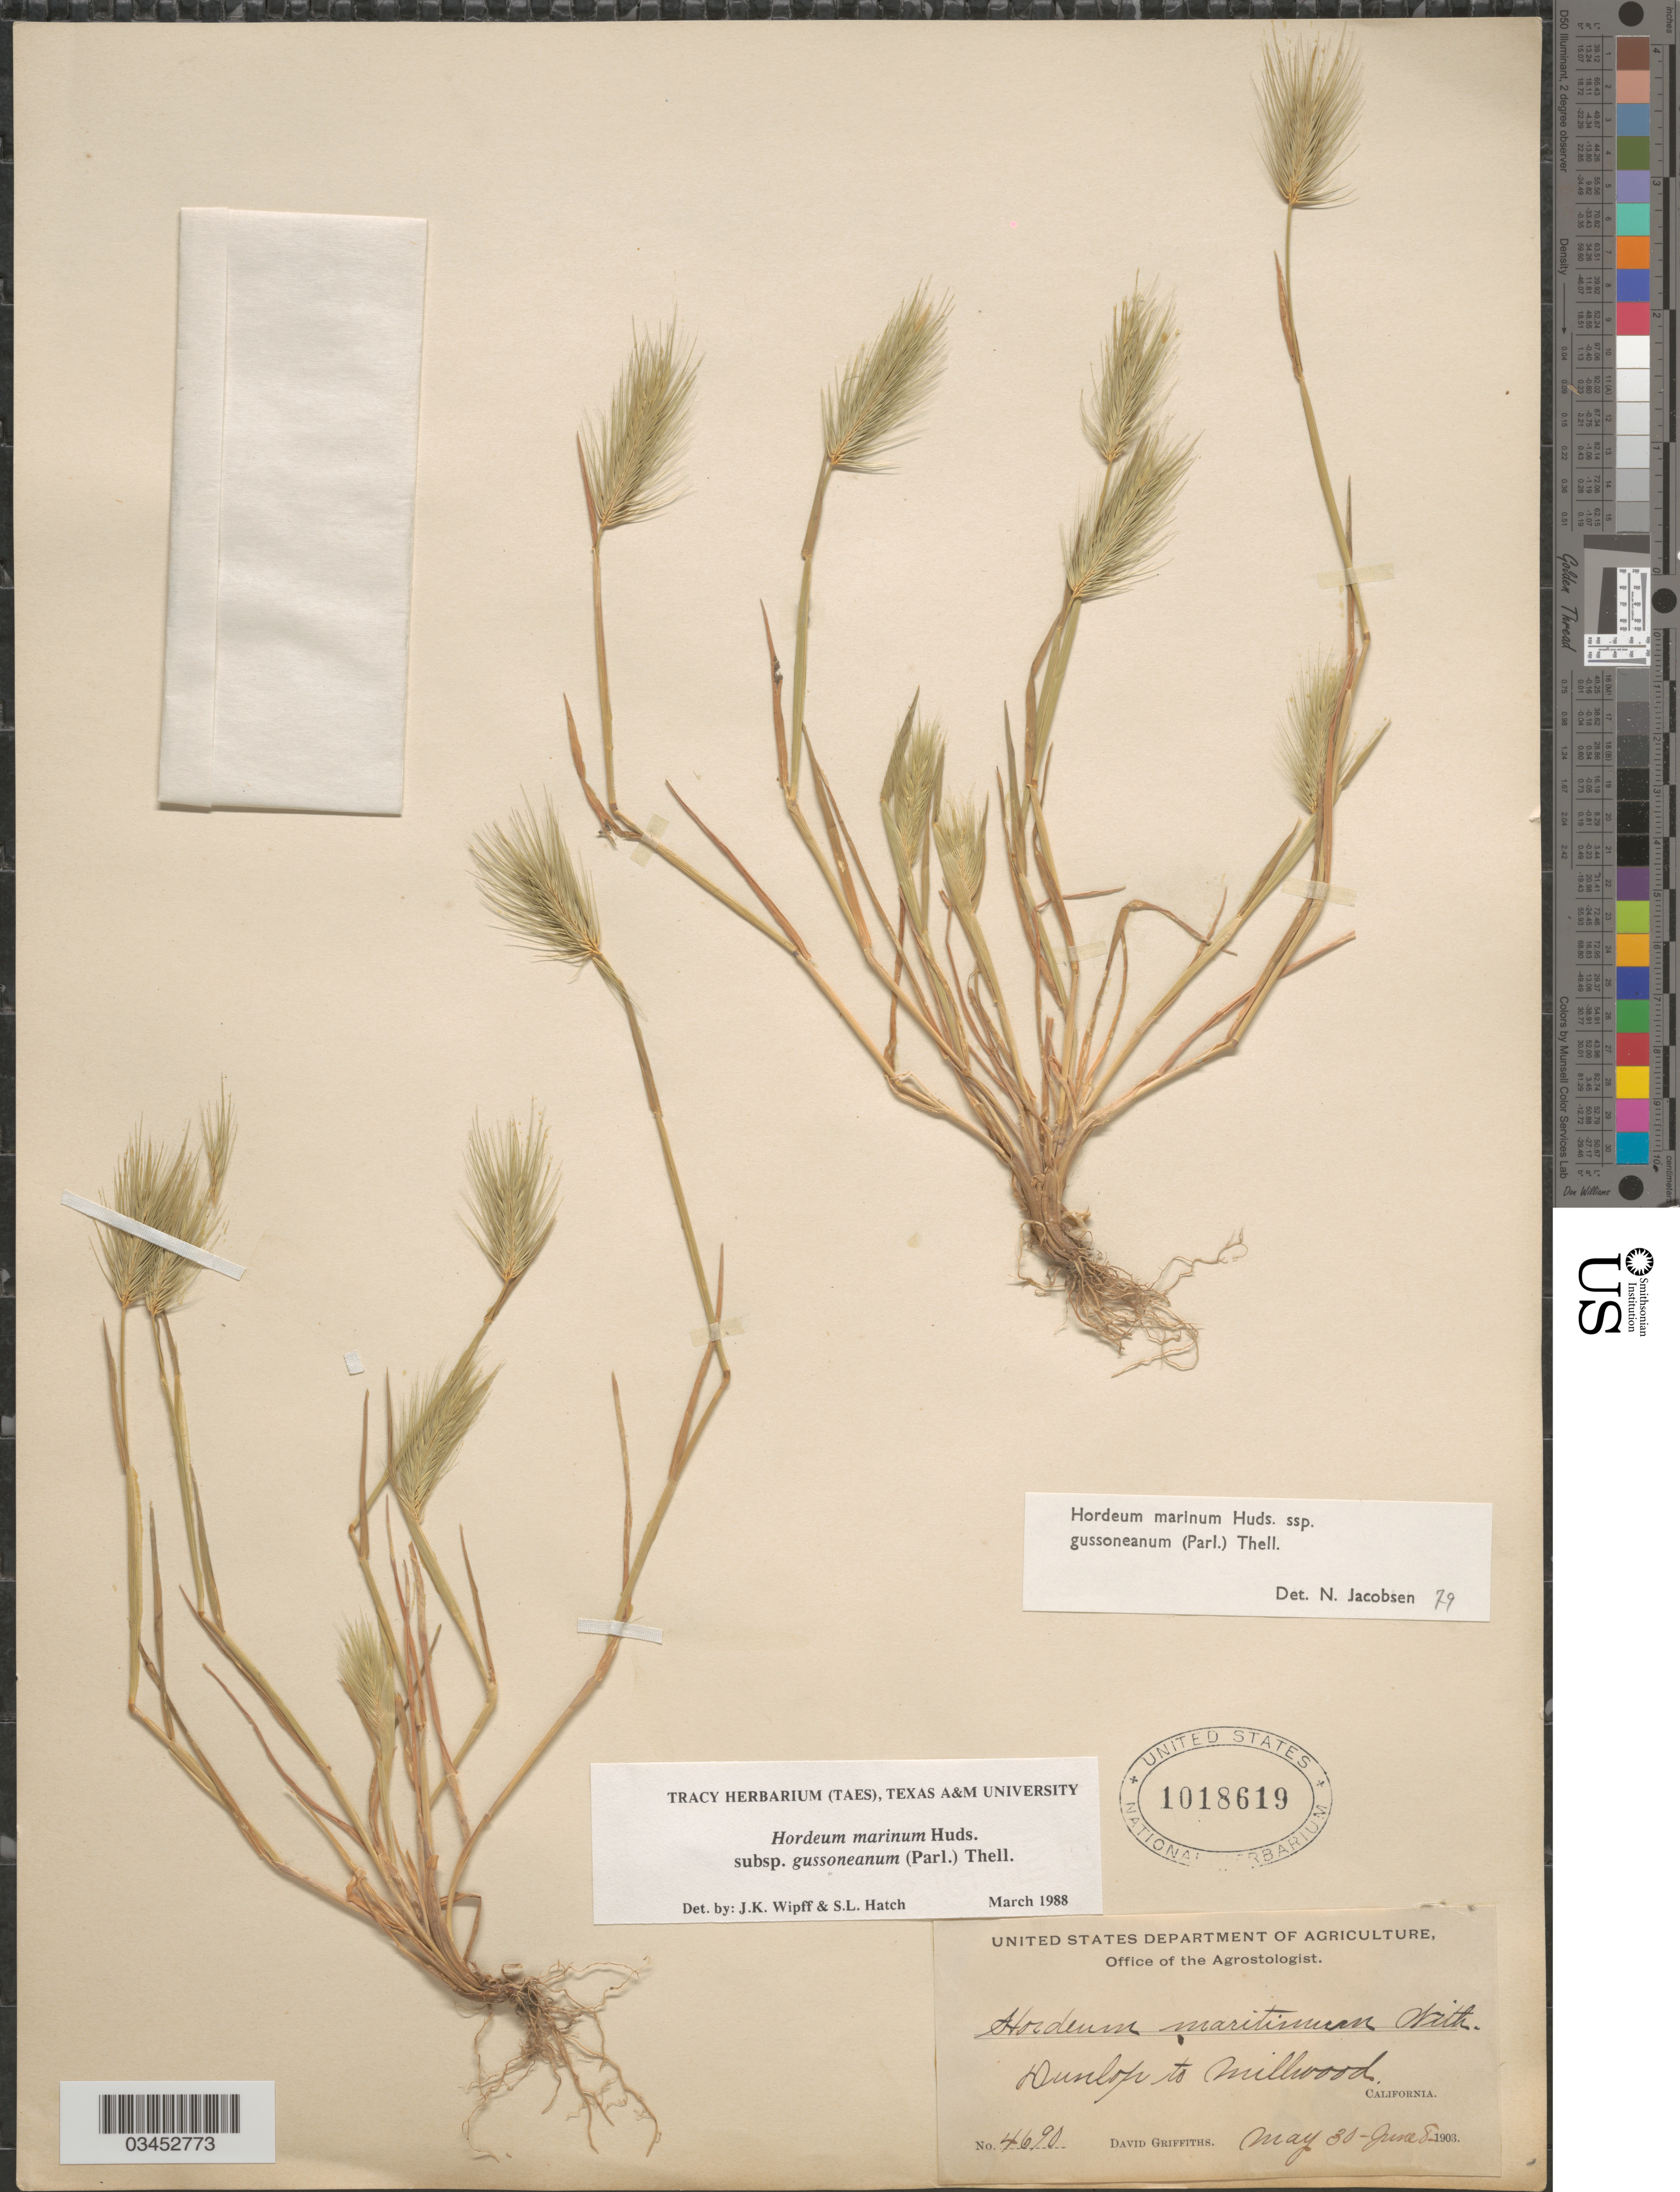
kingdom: Plantae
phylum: Tracheophyta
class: Liliopsida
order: Poales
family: Poaceae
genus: Hordeum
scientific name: Hordeum marinum subsp. gussoneanum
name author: (Parl.) Thell.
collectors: D. Griffiths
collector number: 4690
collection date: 1903-05-30/1903-06-08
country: United States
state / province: California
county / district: Fresno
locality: Dunlop to Millwood.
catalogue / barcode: US 1018619